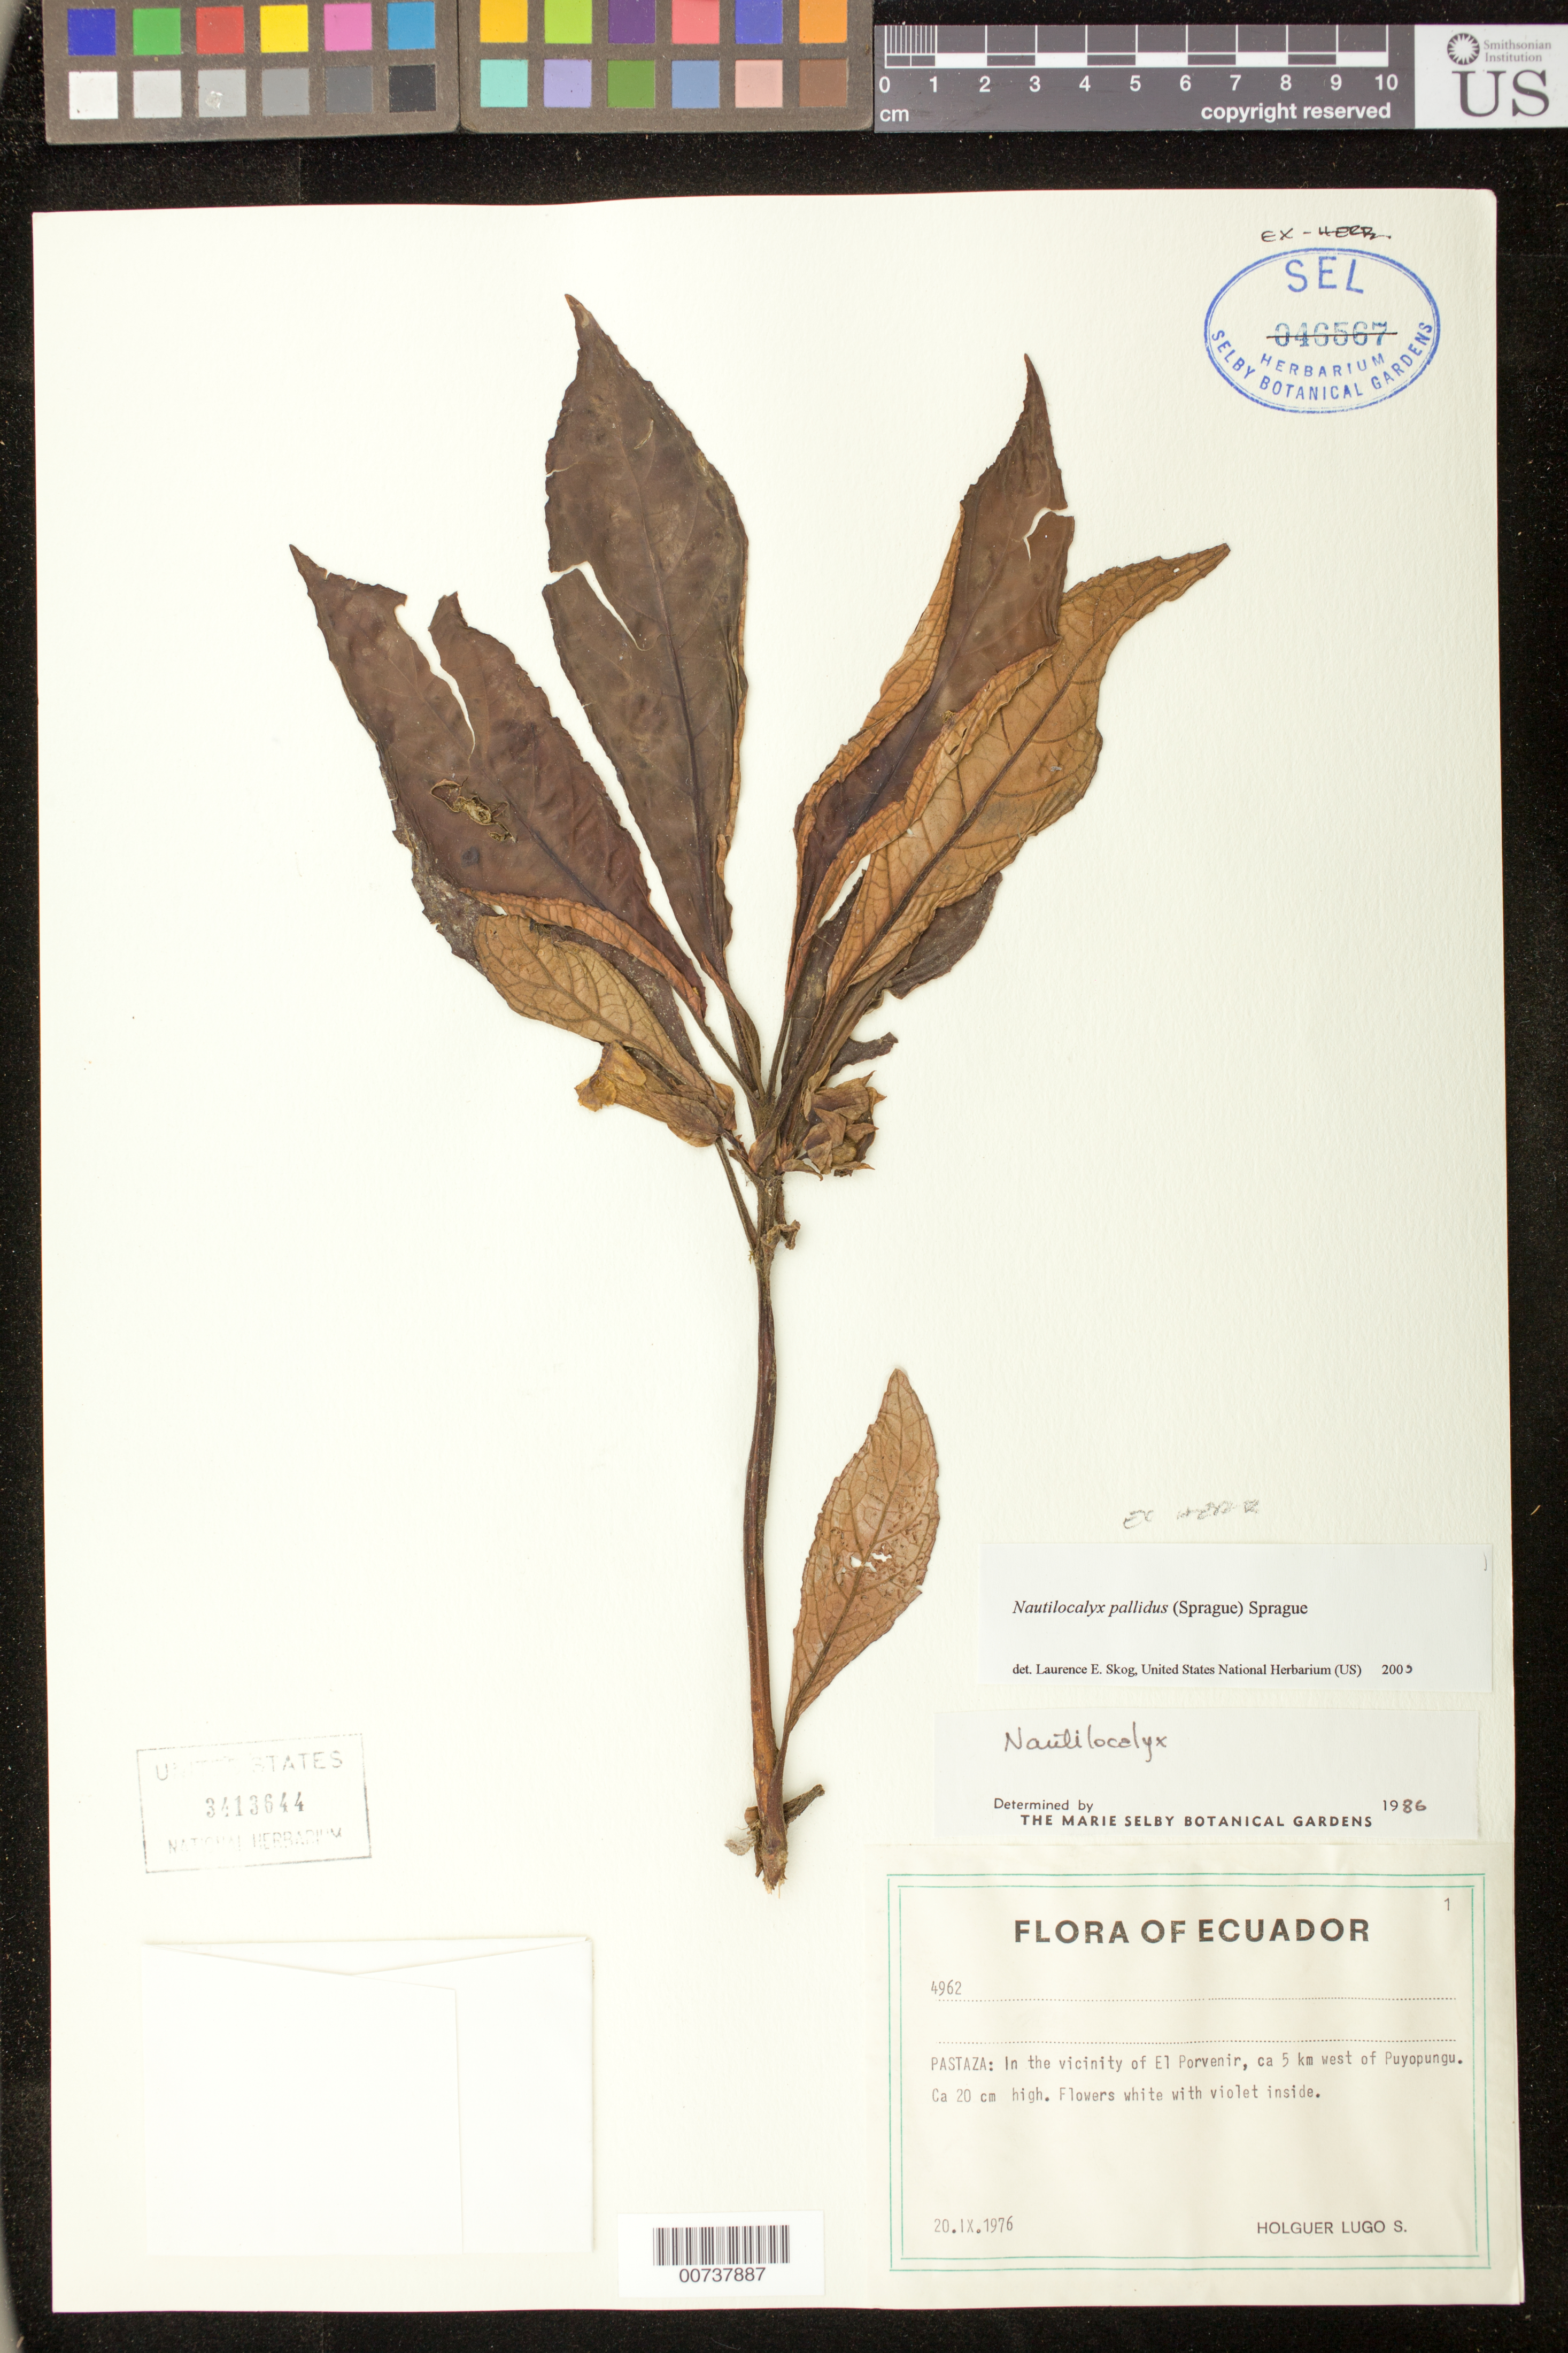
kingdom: Plantae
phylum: Tracheophyta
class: Magnoliopsida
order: Lamiales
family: Gesneriaceae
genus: Nautilocalyx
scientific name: Nautilocalyx pallidus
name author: (Sprague) C. Sprague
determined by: Skog, Laurence E.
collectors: H. Lugo S.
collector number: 4962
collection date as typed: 20 Sep 1976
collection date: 1976-09-20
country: Ecuador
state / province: Pastaza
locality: In the vicinity of El Porvenir, ca. 5 km west of Puyopungu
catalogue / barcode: US 3413644